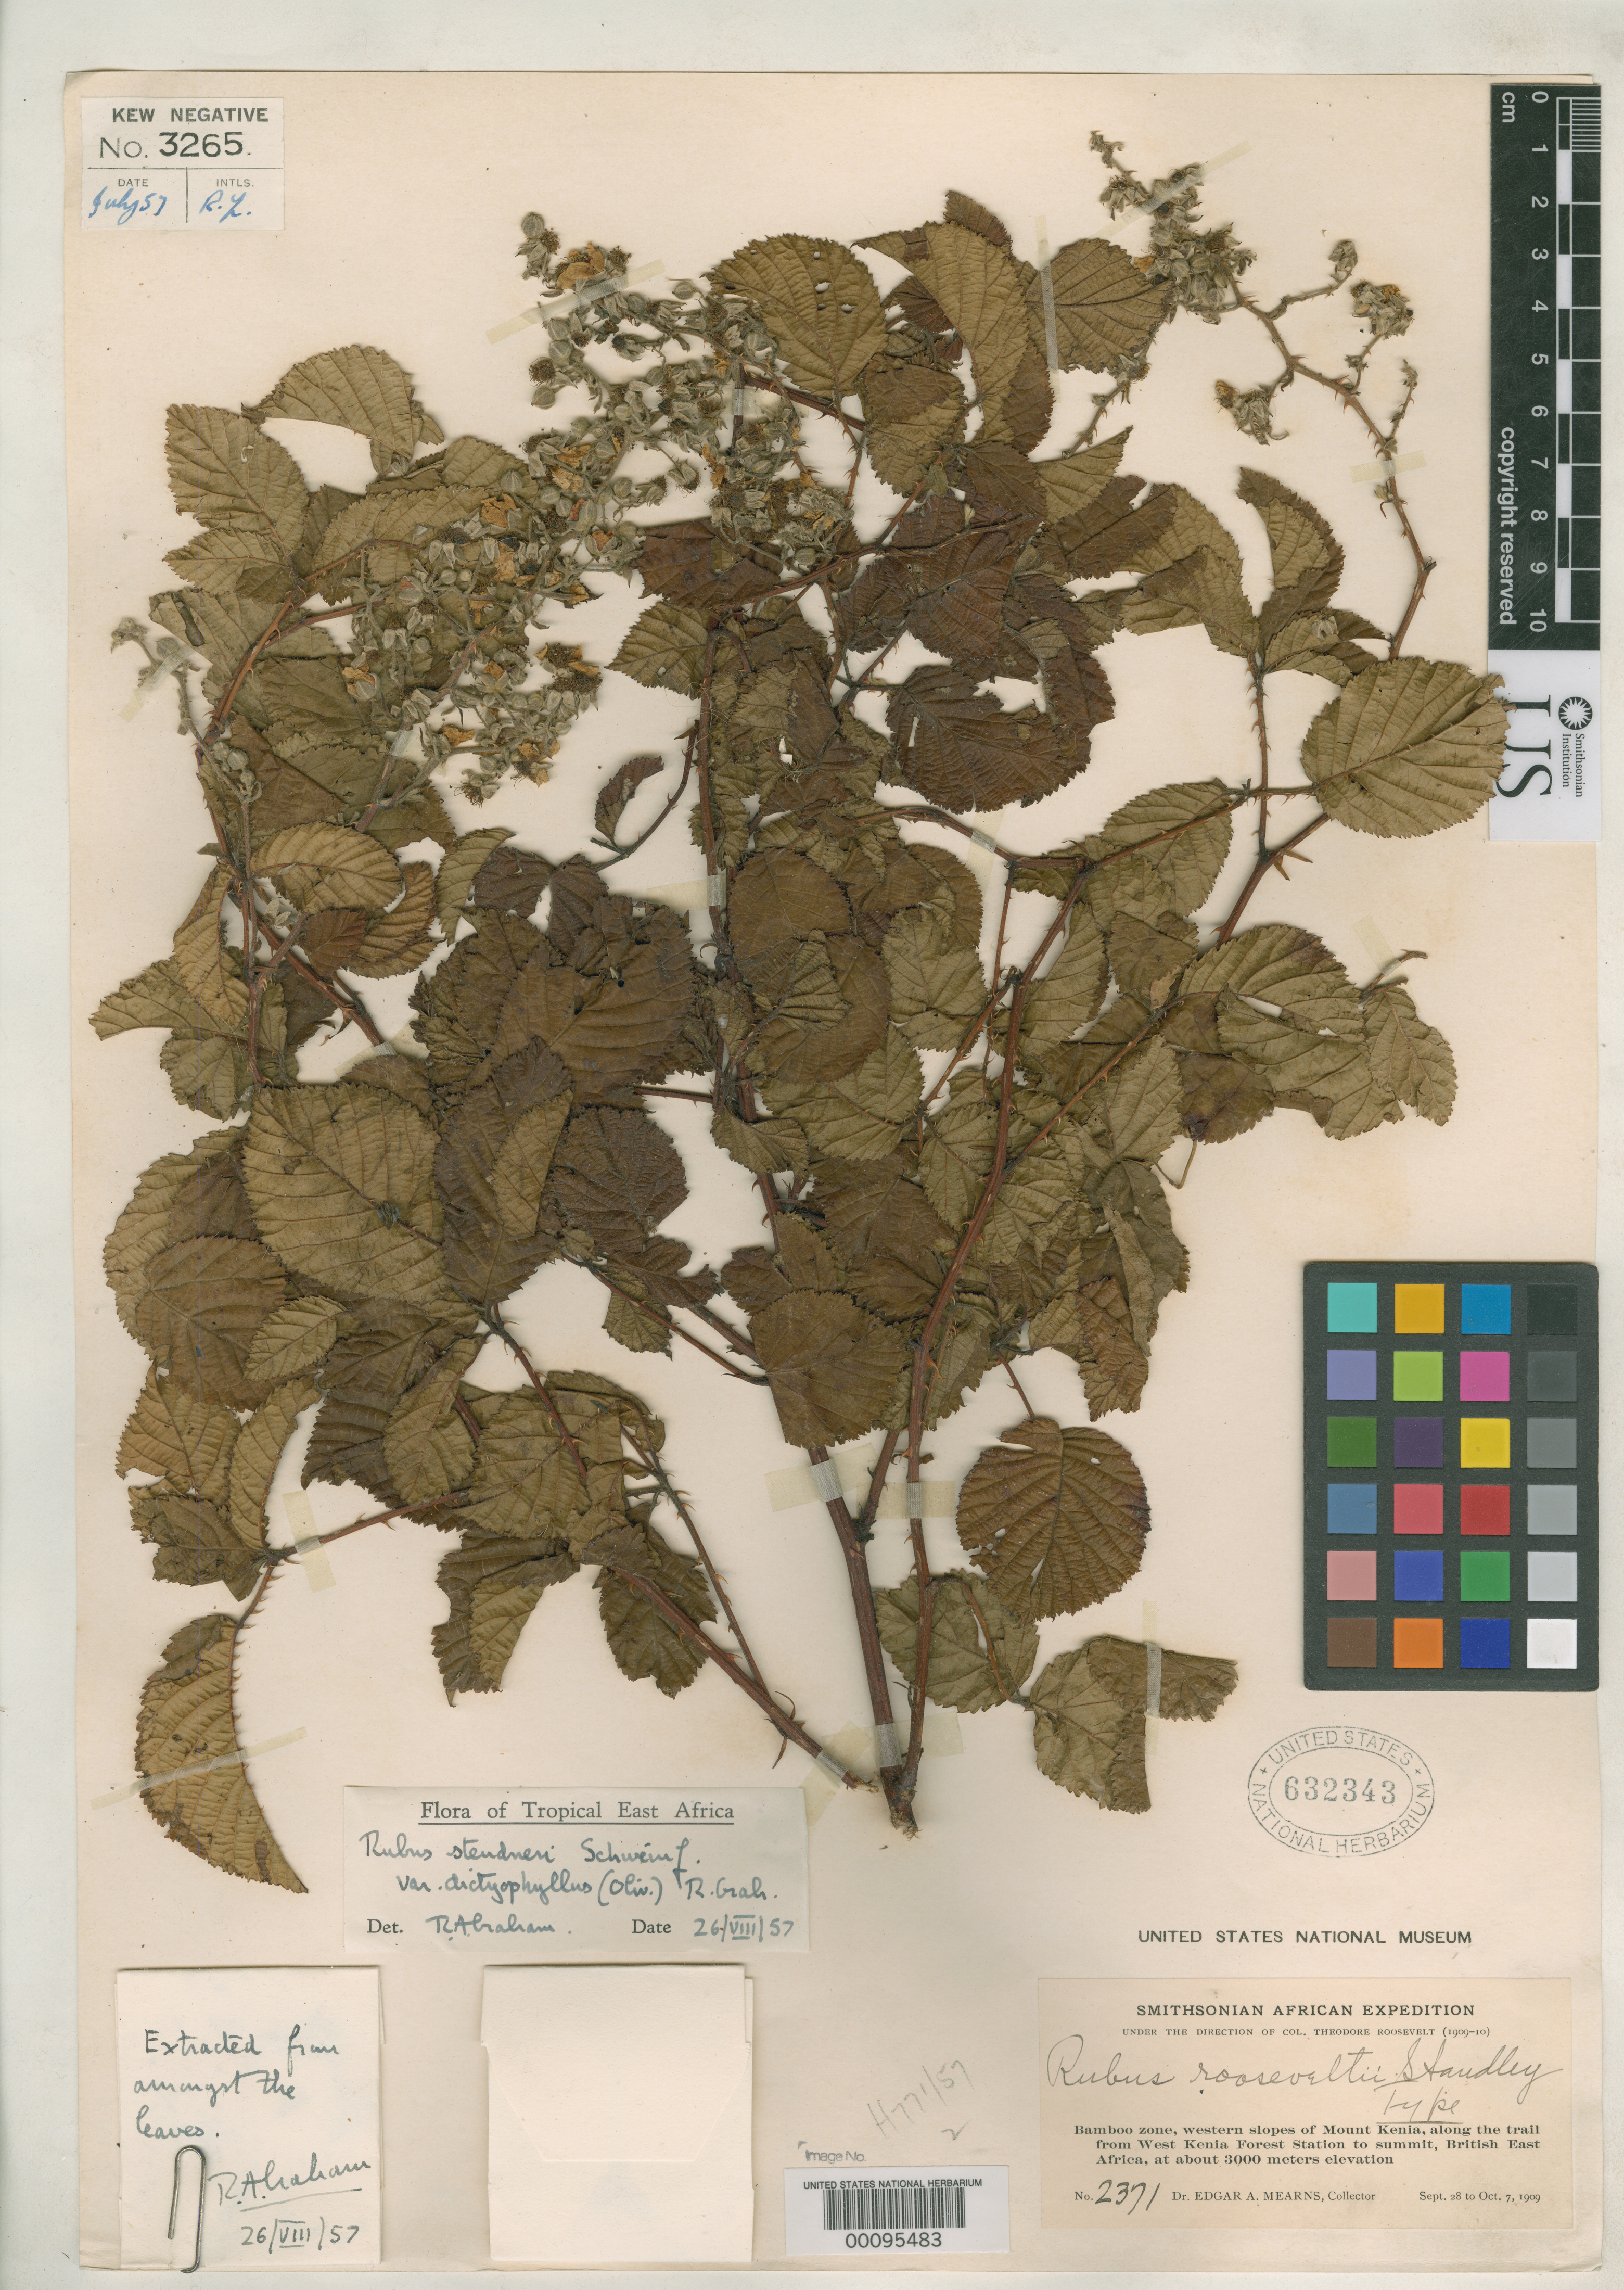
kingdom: Plantae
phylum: Tracheophyta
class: Magnoliopsida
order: Rosales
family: Rosaceae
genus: Rubus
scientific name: Rubus rooseveltii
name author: Standl.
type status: Holotype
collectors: E. A. Mearns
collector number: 2371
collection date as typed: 28 Sep 1909 to 07 Oct 1909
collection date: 1909-09-28/1909-10-07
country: Kenya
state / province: Nyeri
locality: Western slopes of Mount Kenia, Bamboo zone.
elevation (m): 3000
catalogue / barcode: US 632343